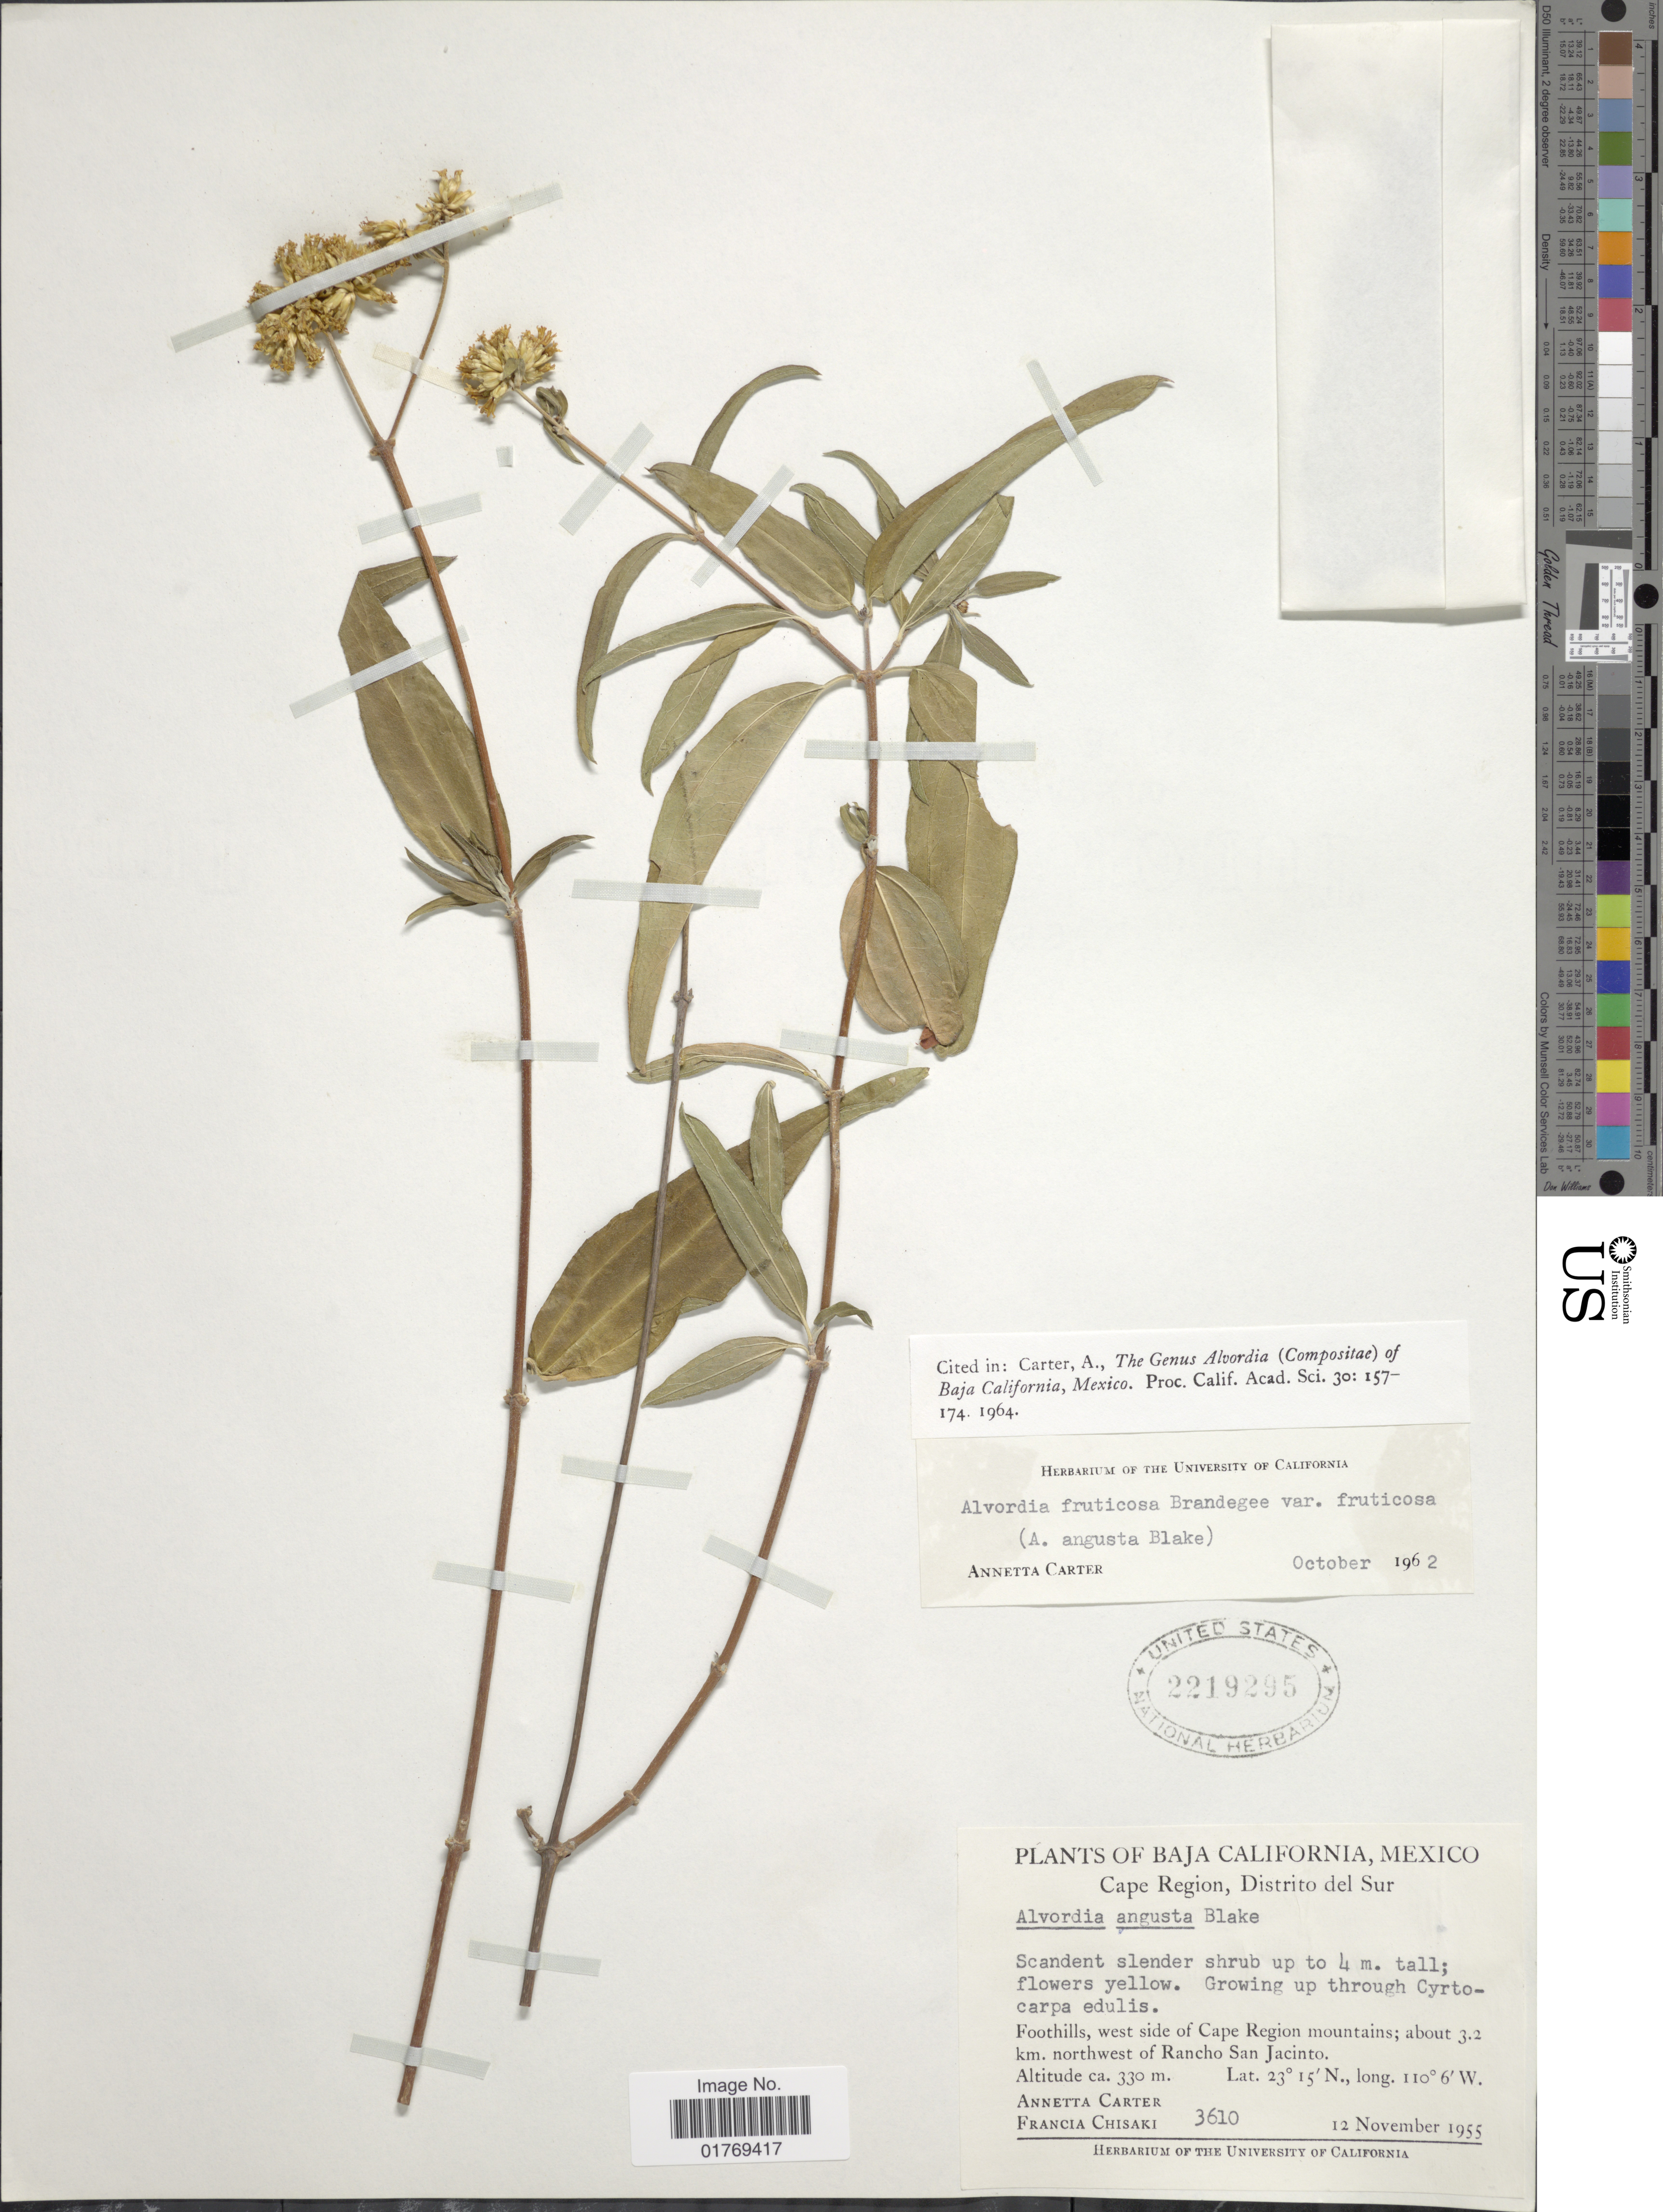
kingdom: Plantae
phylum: Tracheophyta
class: Magnoliopsida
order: Asterales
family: Asteraceae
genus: Alvordia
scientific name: Alvordia fruticosa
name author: Brandegee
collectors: A. Carter & F. Chisaki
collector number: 3610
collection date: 1955-11-12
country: Mexico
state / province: Baja California Sur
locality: Cape Region, Distrito del Sur. Foothills, west side of Cape Region mountains; about 3.2 km. northwest of Rancho San Jacinto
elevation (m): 330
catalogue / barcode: US 2219295